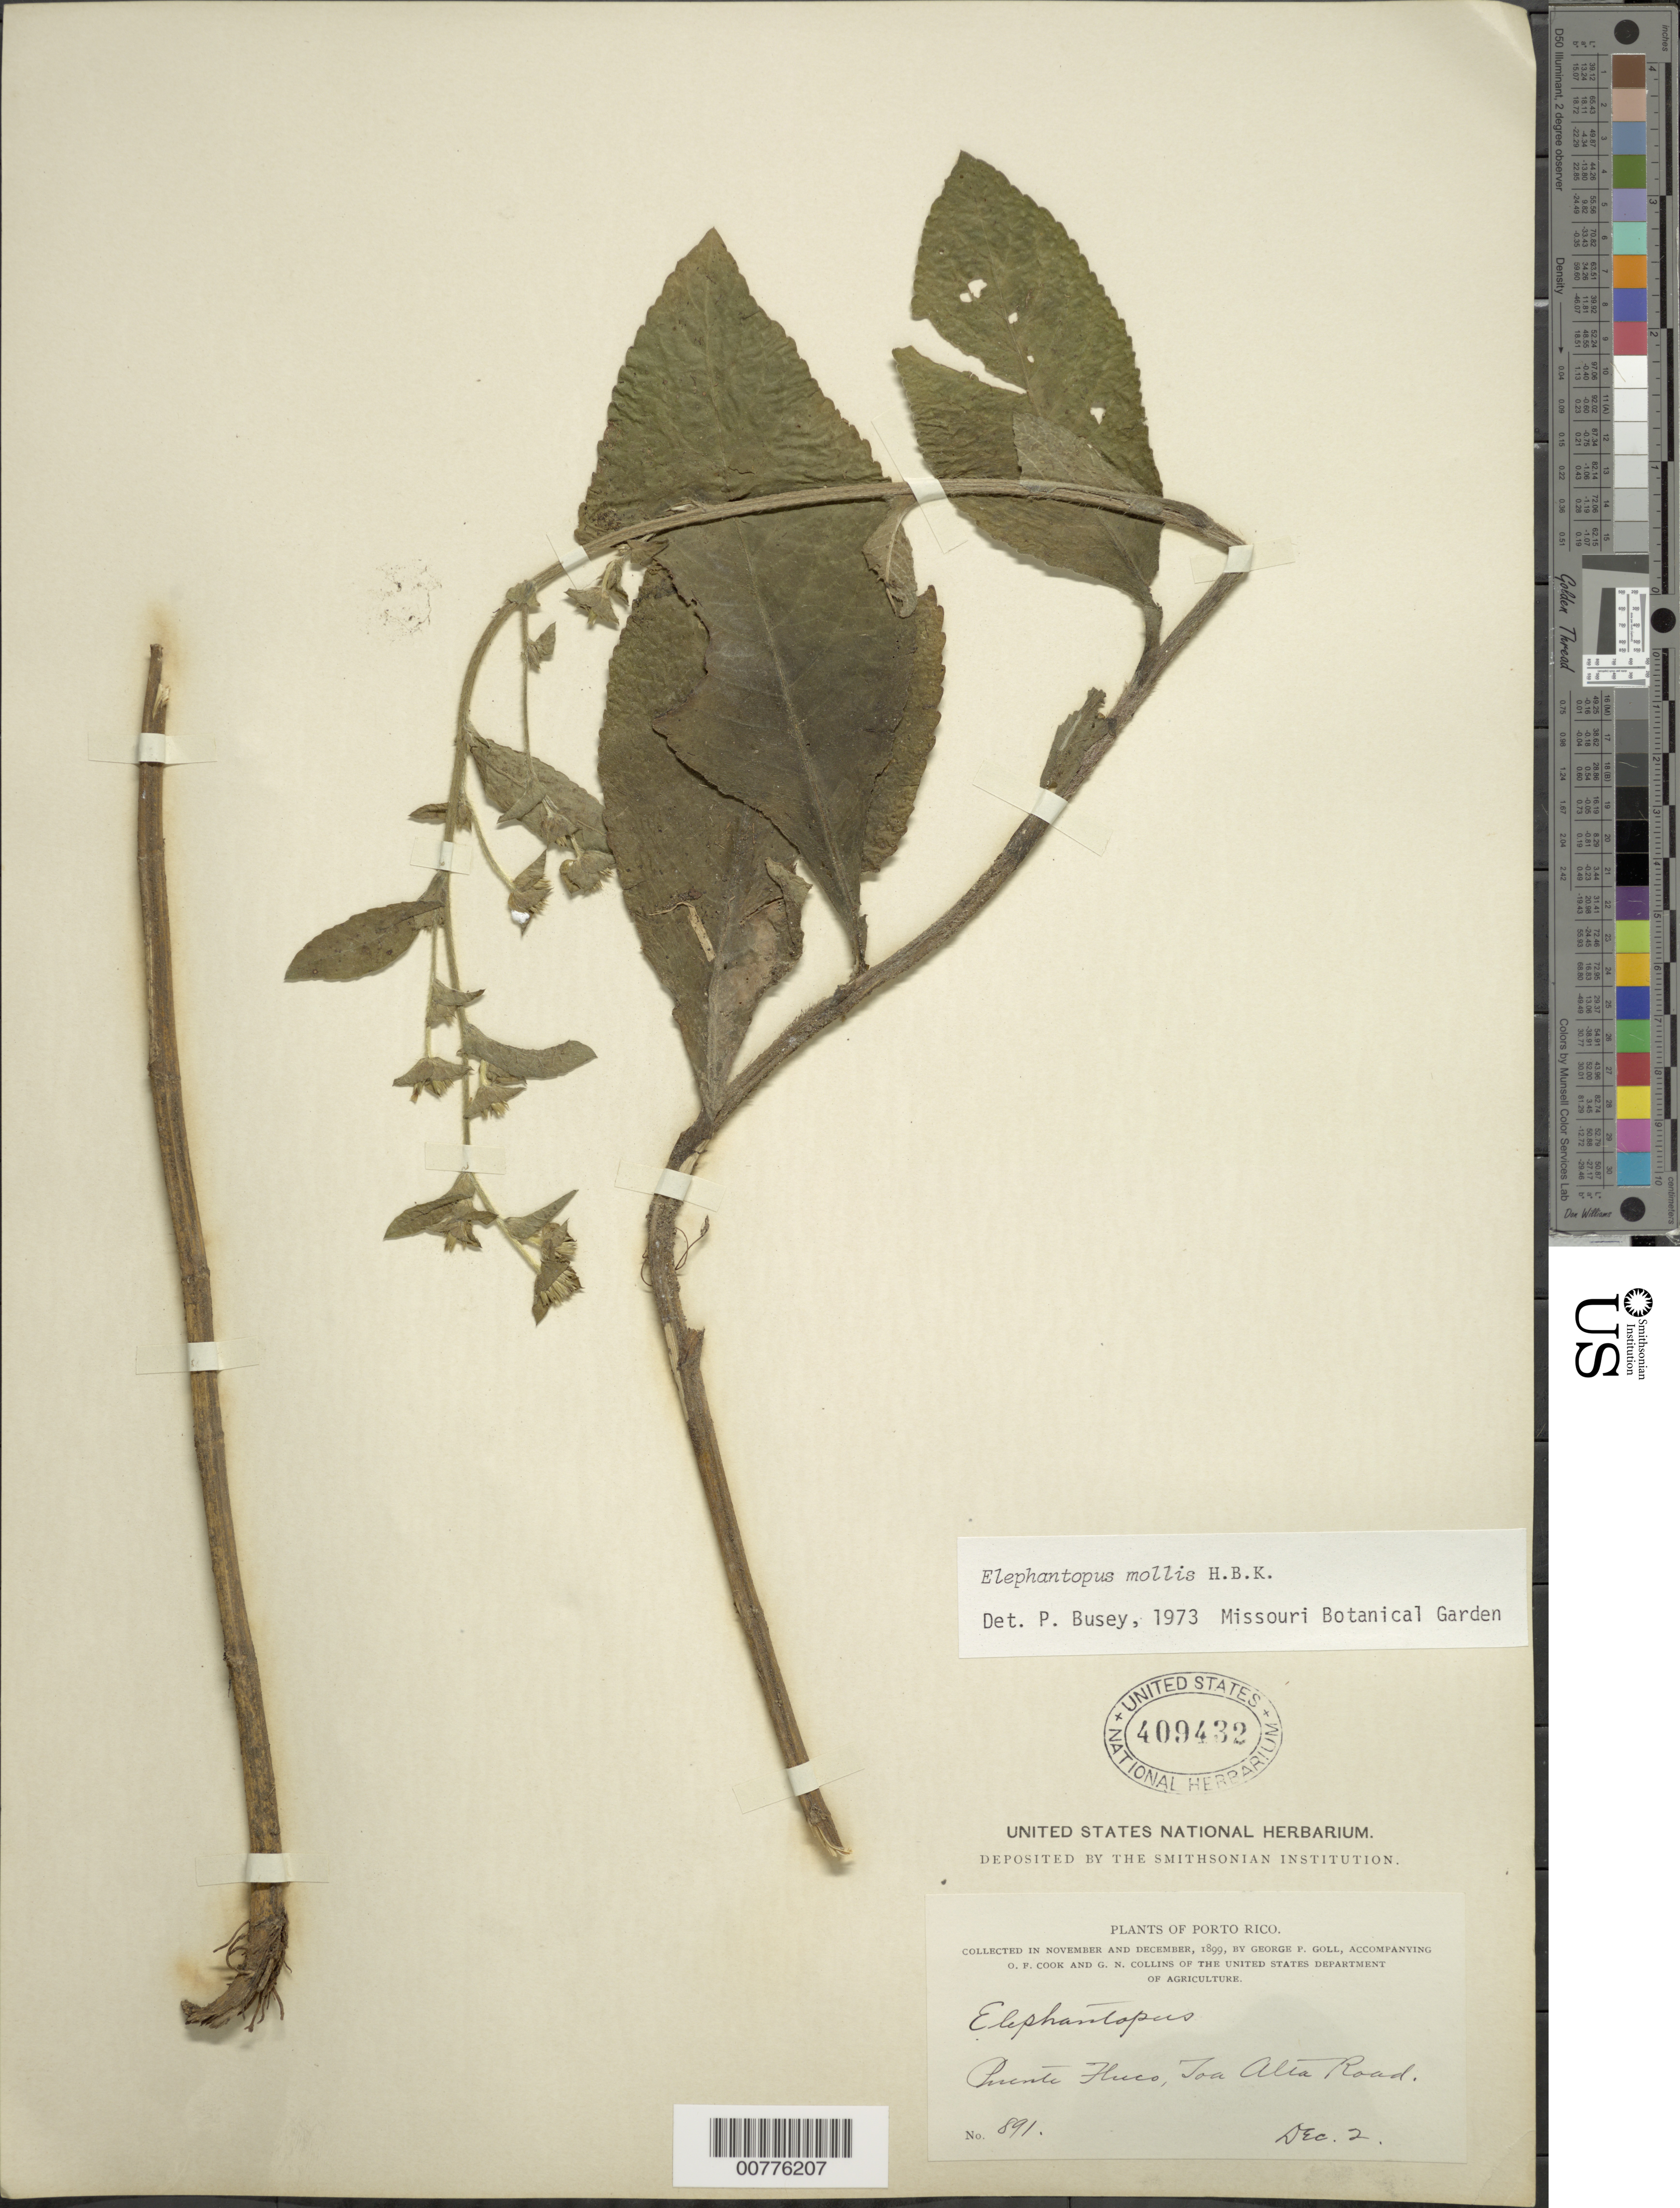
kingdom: Plantae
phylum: Tracheophyta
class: Magnoliopsida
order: Asterales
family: Asteraceae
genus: Elephantopus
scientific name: Elephantopus mollis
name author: Kunth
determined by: Busey, P.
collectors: G. Goll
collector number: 891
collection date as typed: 02 Dec 1899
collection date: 1899-12-02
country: Puerto Rico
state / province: Toa Alta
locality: Puente Huco, Toa Alta Road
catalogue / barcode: US 409432